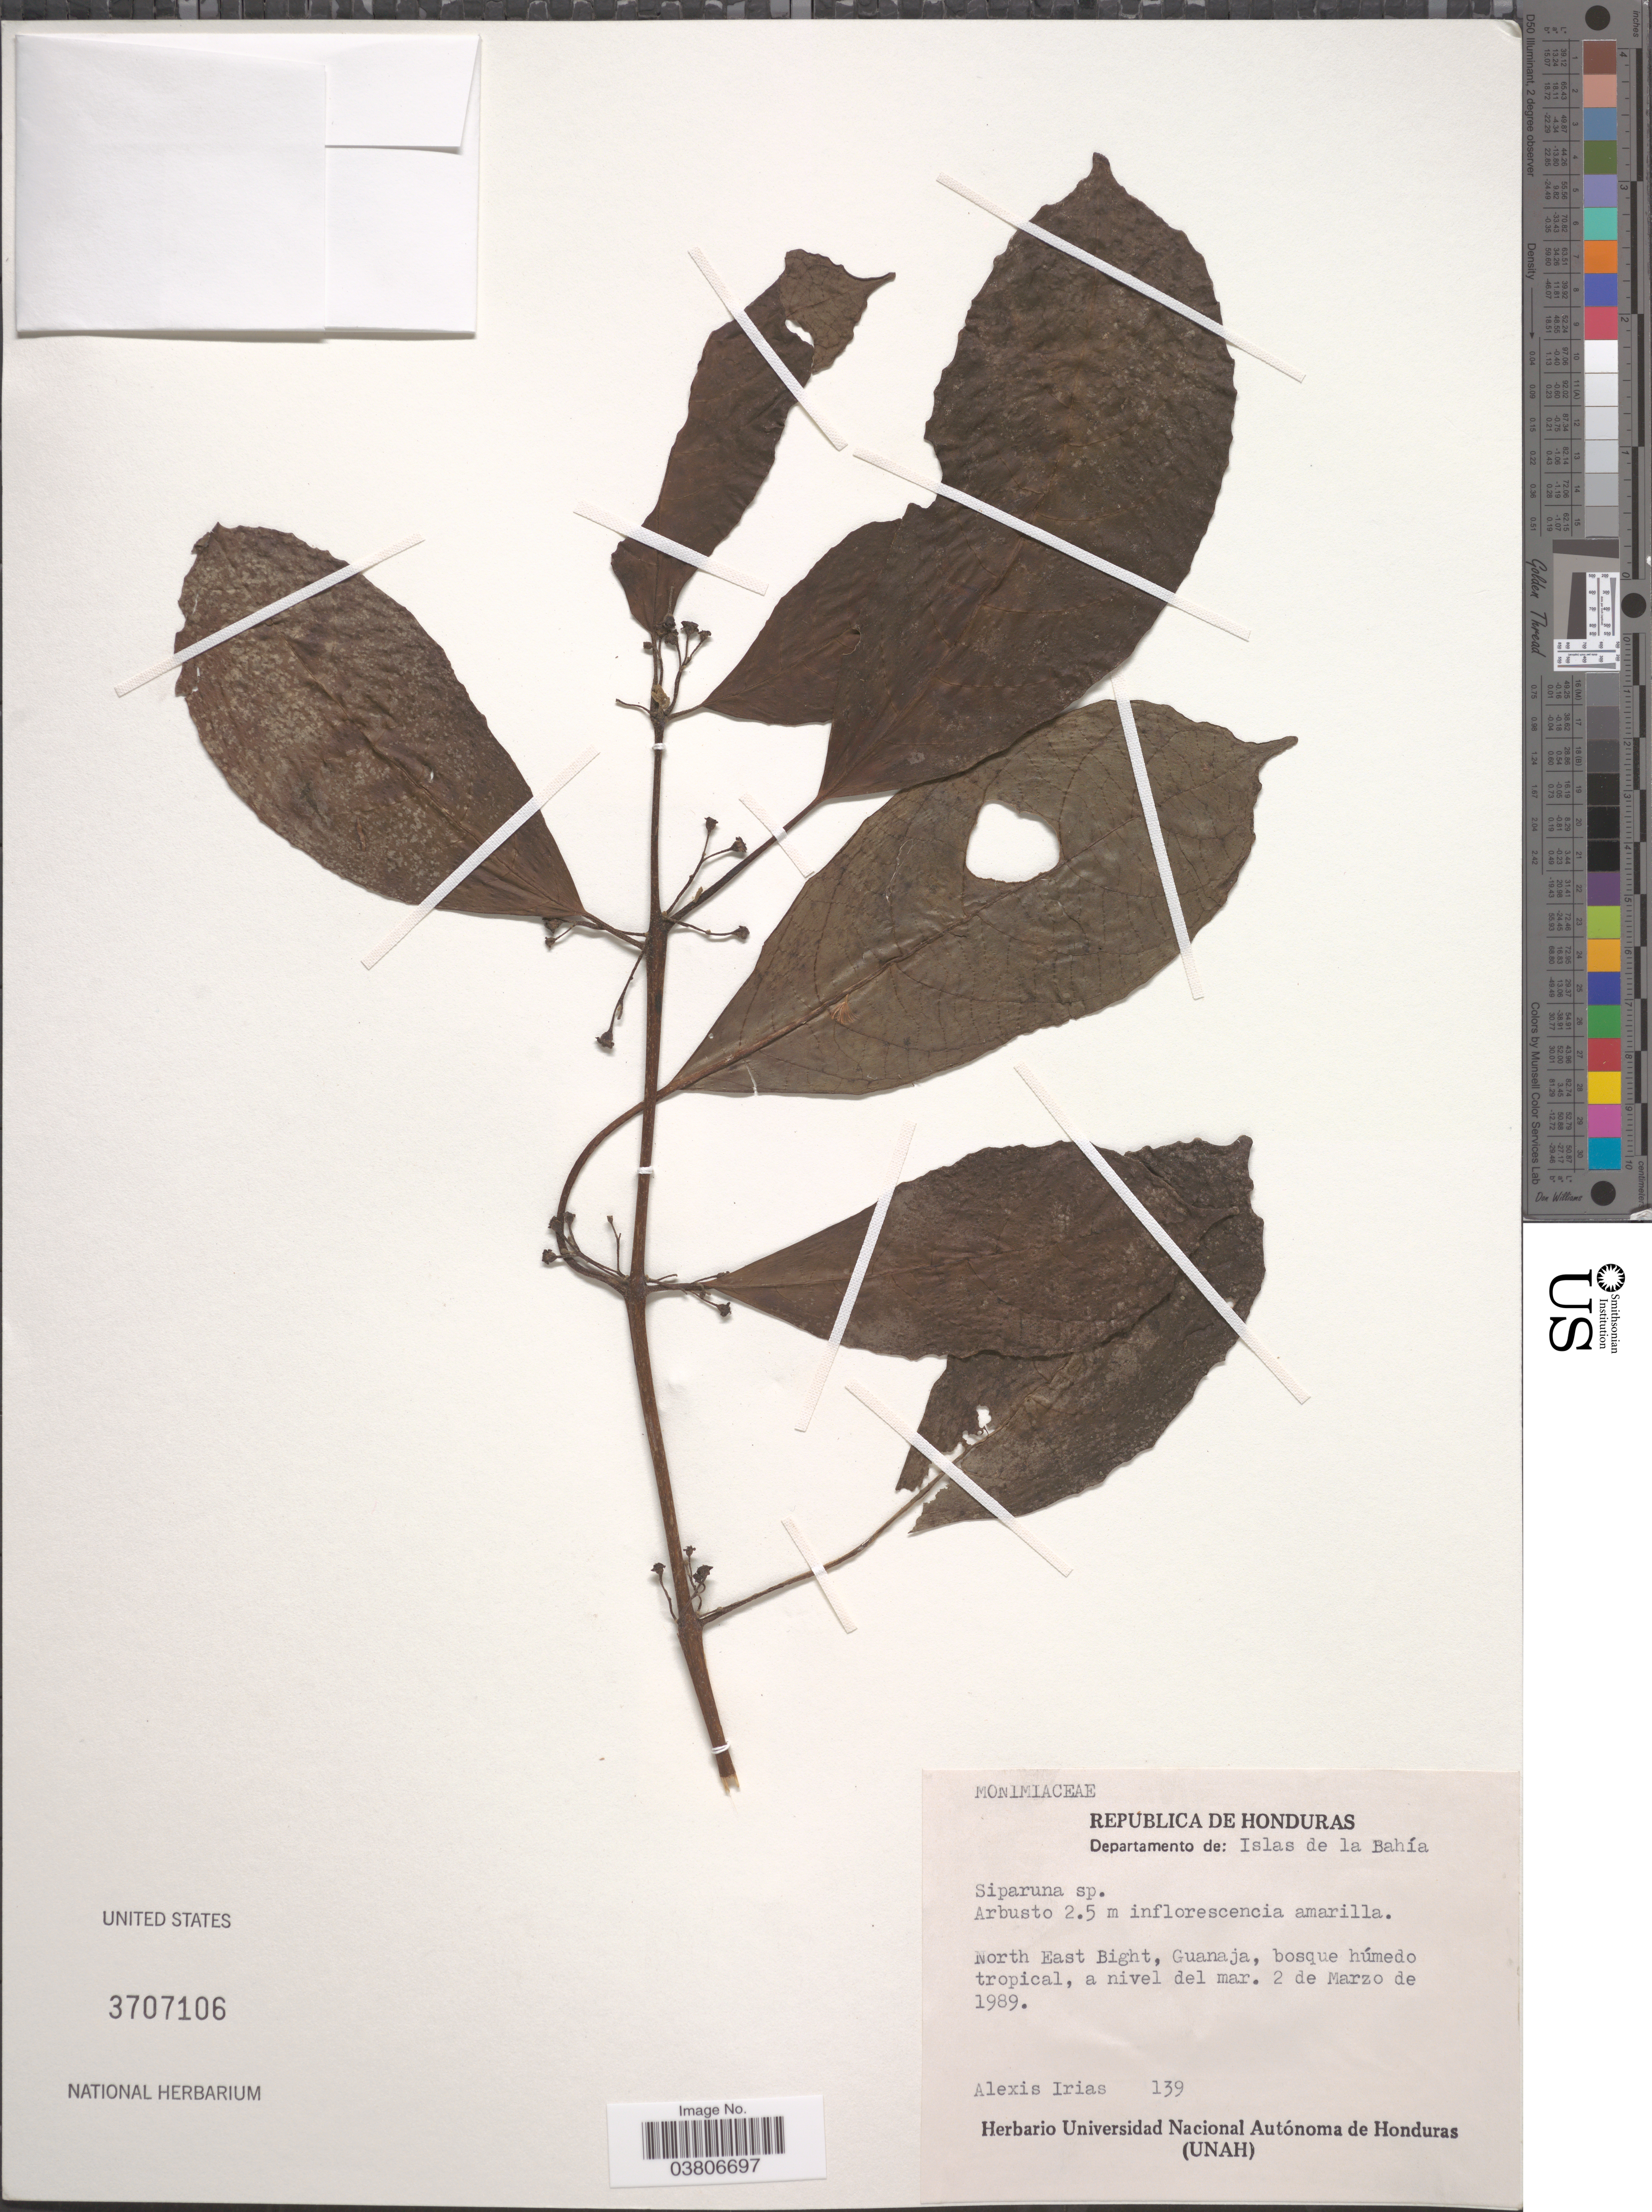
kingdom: Plantae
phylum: Tracheophyta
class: Magnoliopsida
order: Laurales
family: Siparunaceae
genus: Siparuna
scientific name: Siparuna sp.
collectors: A. Irias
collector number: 139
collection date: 1989-03-02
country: Honduras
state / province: Islas de la Bahía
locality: Republica de Honduras. Departamento de: Islas de la Bahía. North East Bight, Guanaja, bosque húmedo tropical.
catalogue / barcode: US 3707106